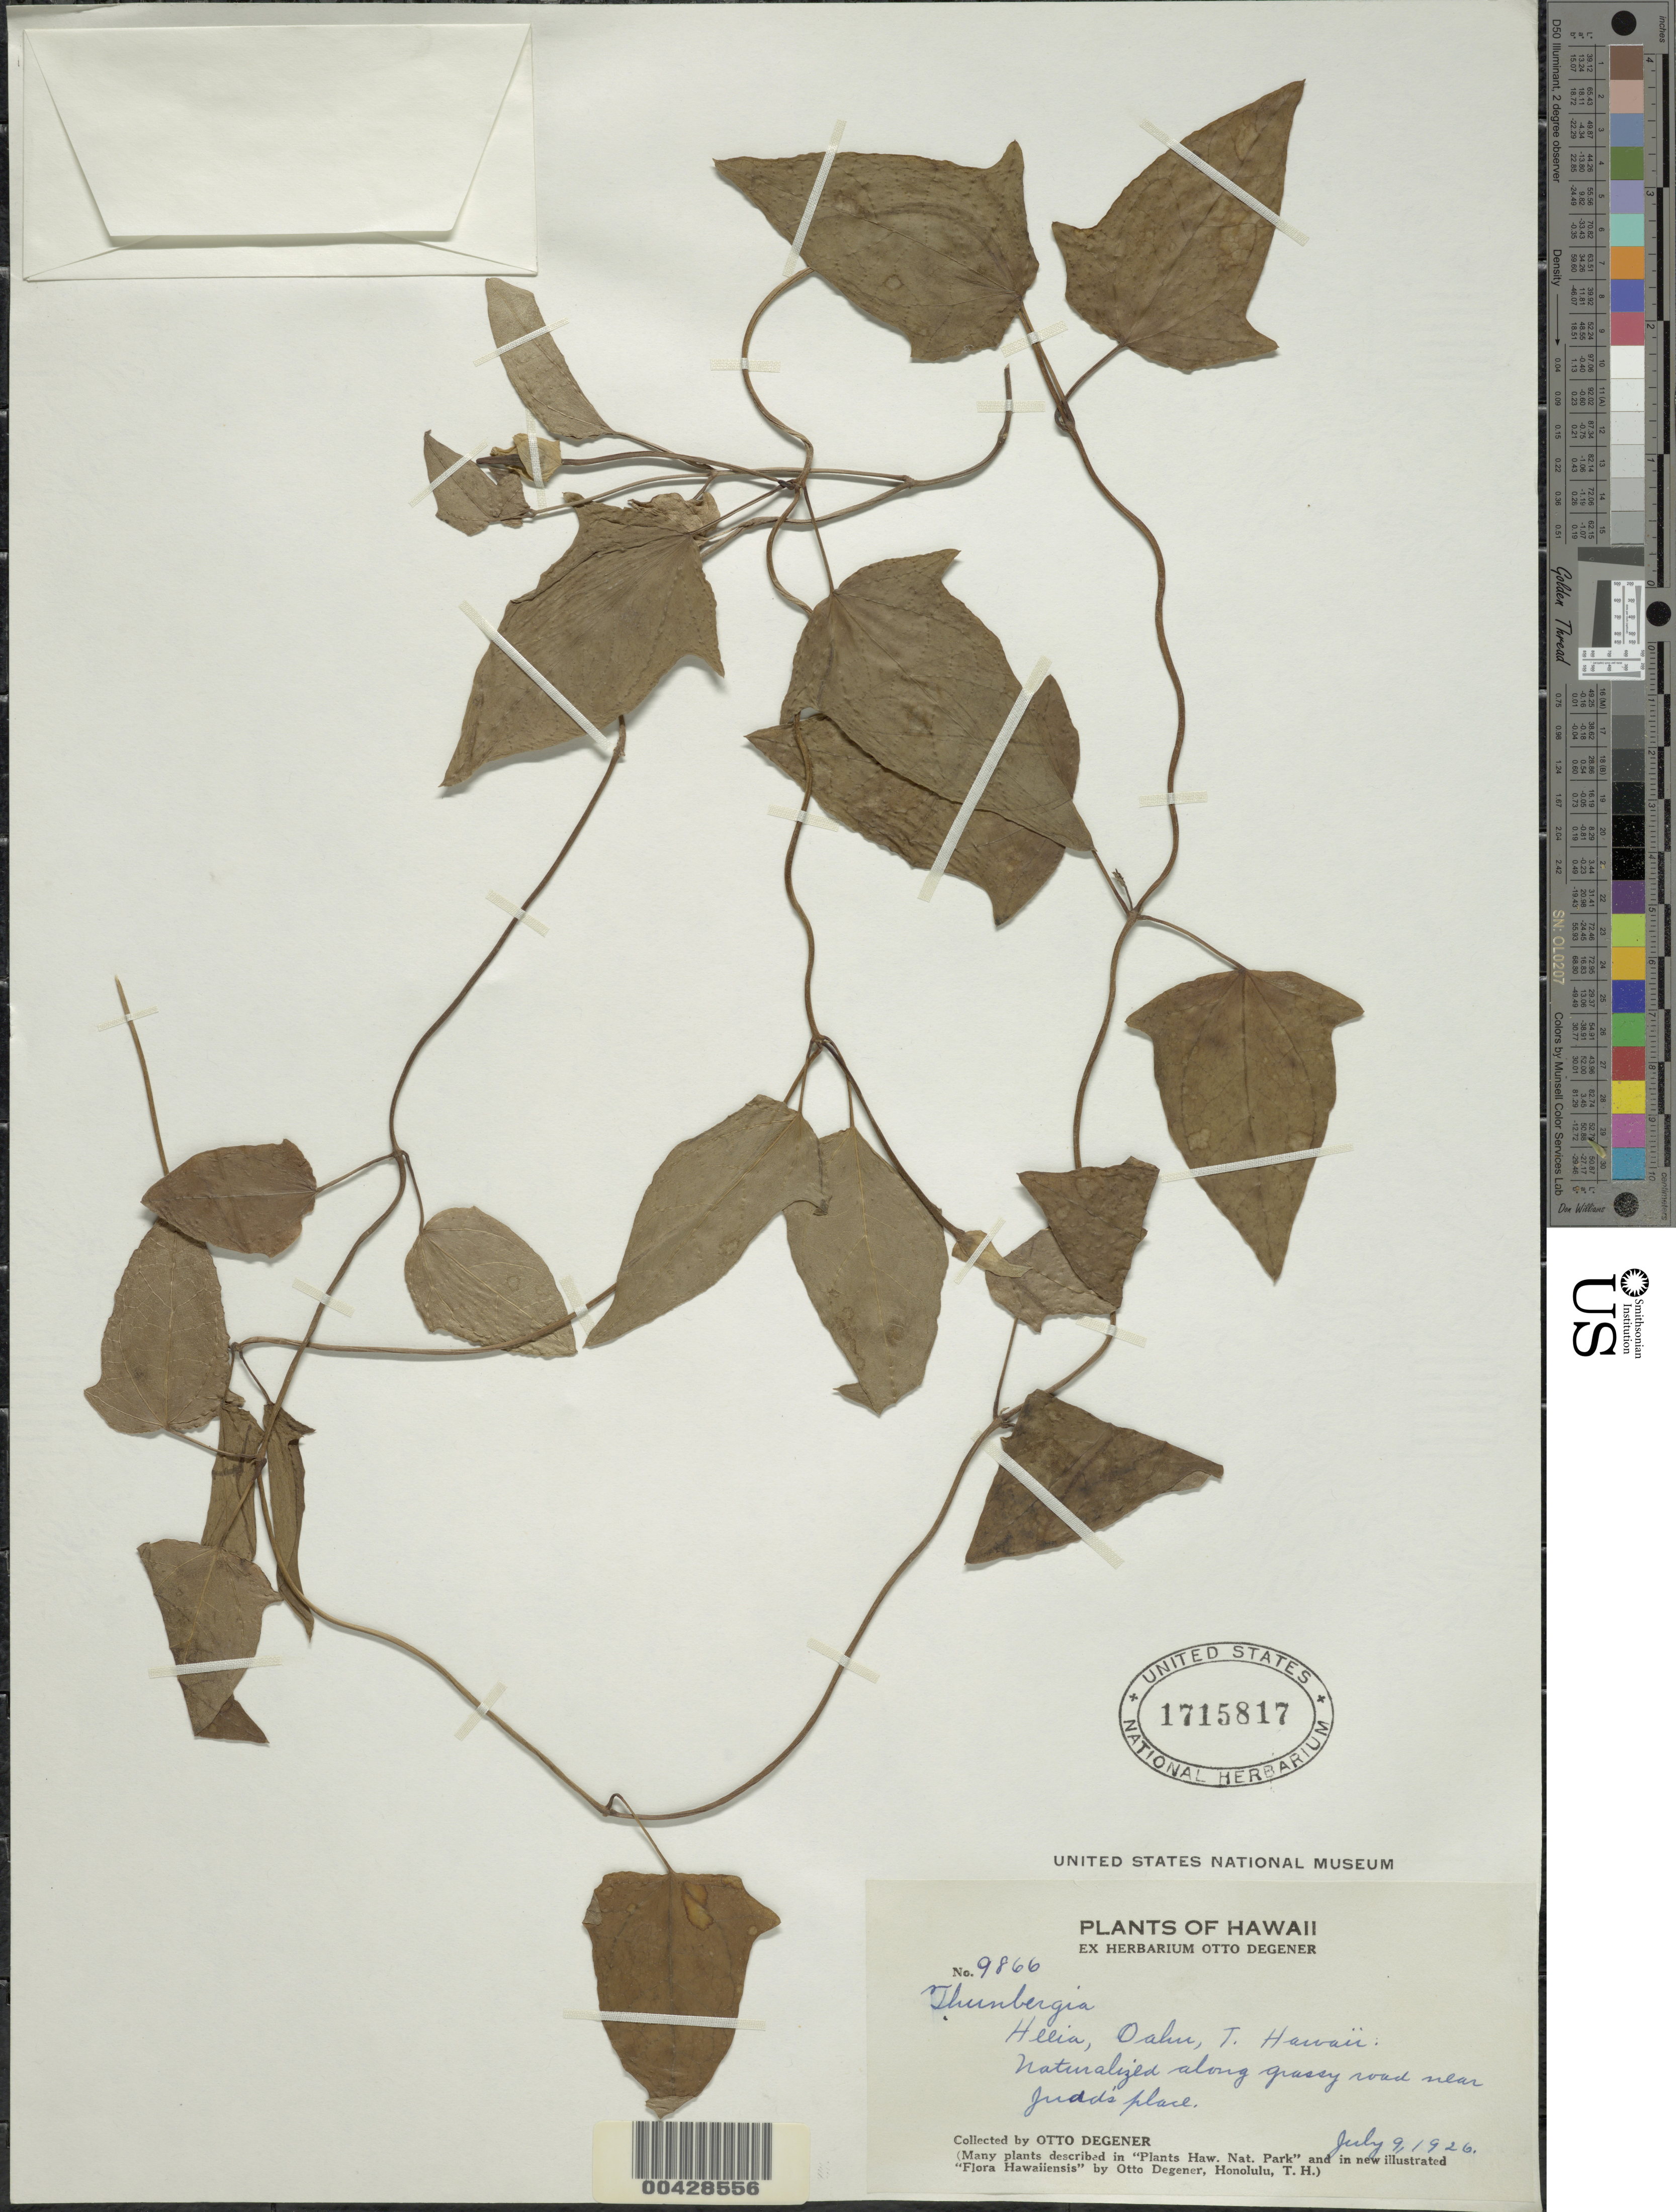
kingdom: Plantae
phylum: Tracheophyta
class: Magnoliopsida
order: Lamiales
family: Acanthaceae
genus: Thunbergia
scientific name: Thunbergia fragrans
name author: Roxb.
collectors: O. Degener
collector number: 9866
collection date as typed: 9 Jul 1926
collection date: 1926-07-09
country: United States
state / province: Hawaii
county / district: Honolulu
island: Oahu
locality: Heeia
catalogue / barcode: US 1715817